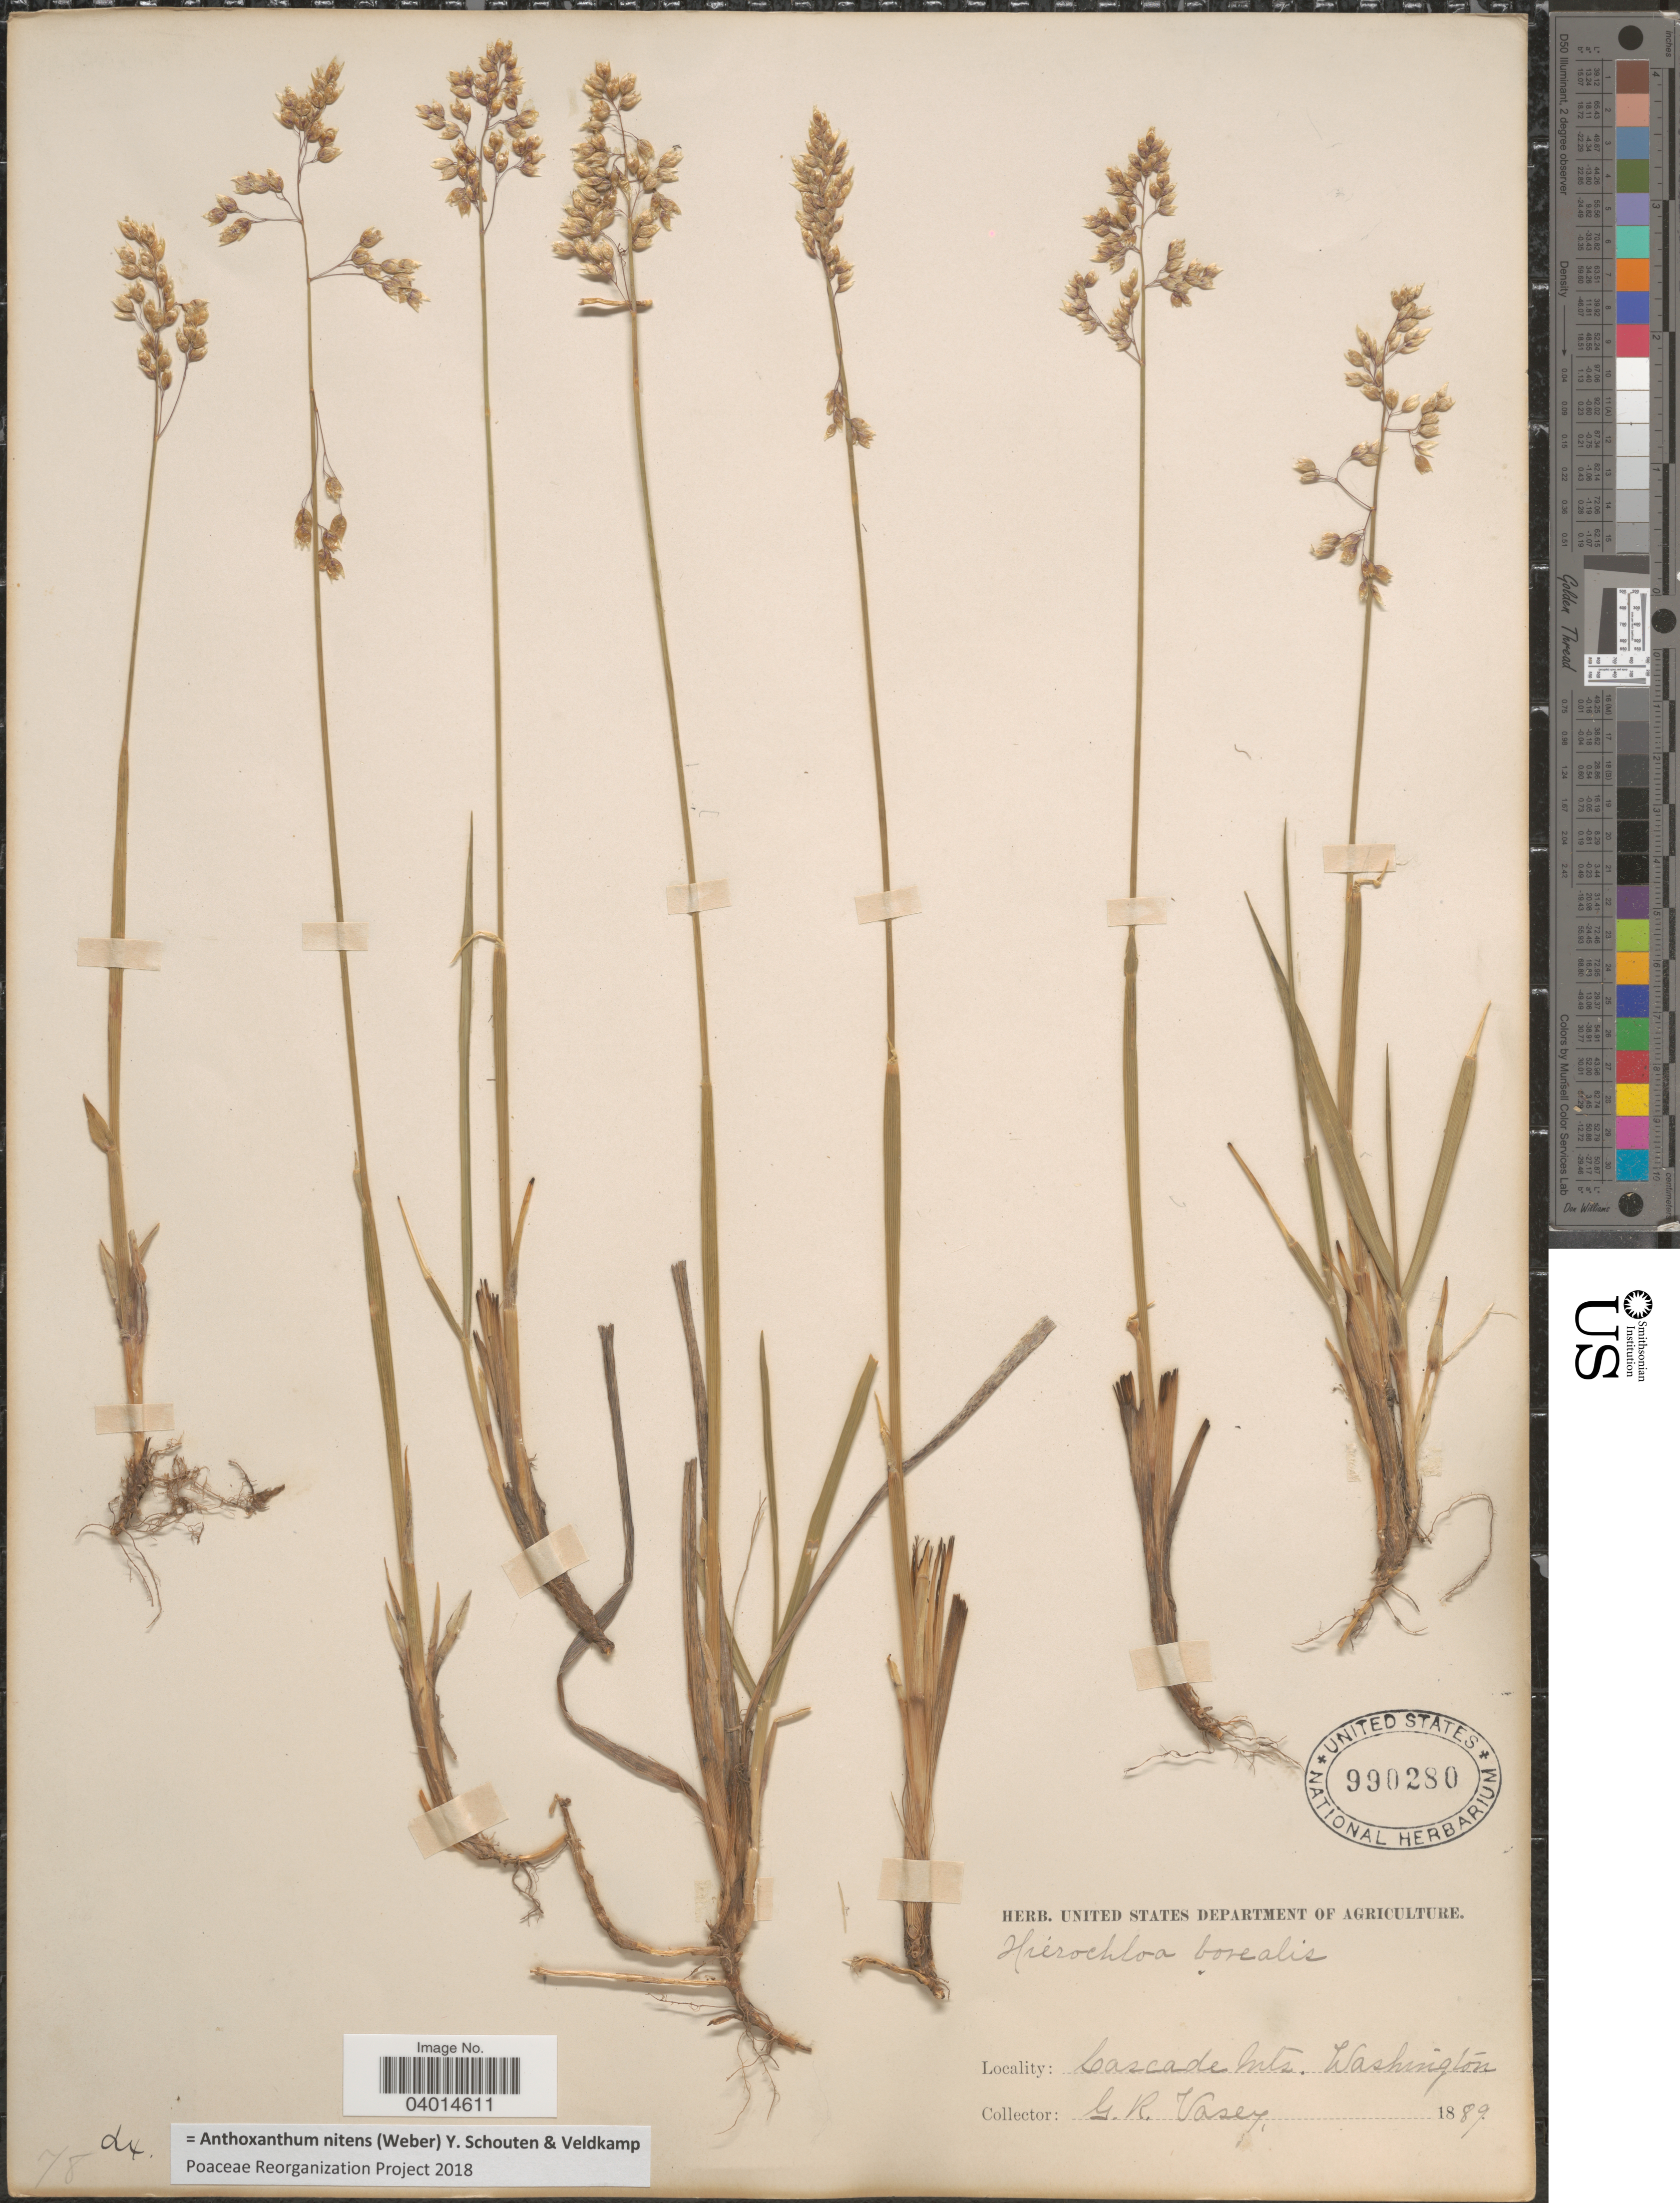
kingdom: Plantae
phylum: Tracheophyta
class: Liliopsida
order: Poales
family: Poaceae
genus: Anthoxanthum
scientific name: Anthoxanthum nitens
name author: (G.H. Weber) R.T.A. Schouten & Veldkamp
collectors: G. R. Vasey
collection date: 1889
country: United States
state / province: Washington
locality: Cascade Mts.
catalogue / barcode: US 990280